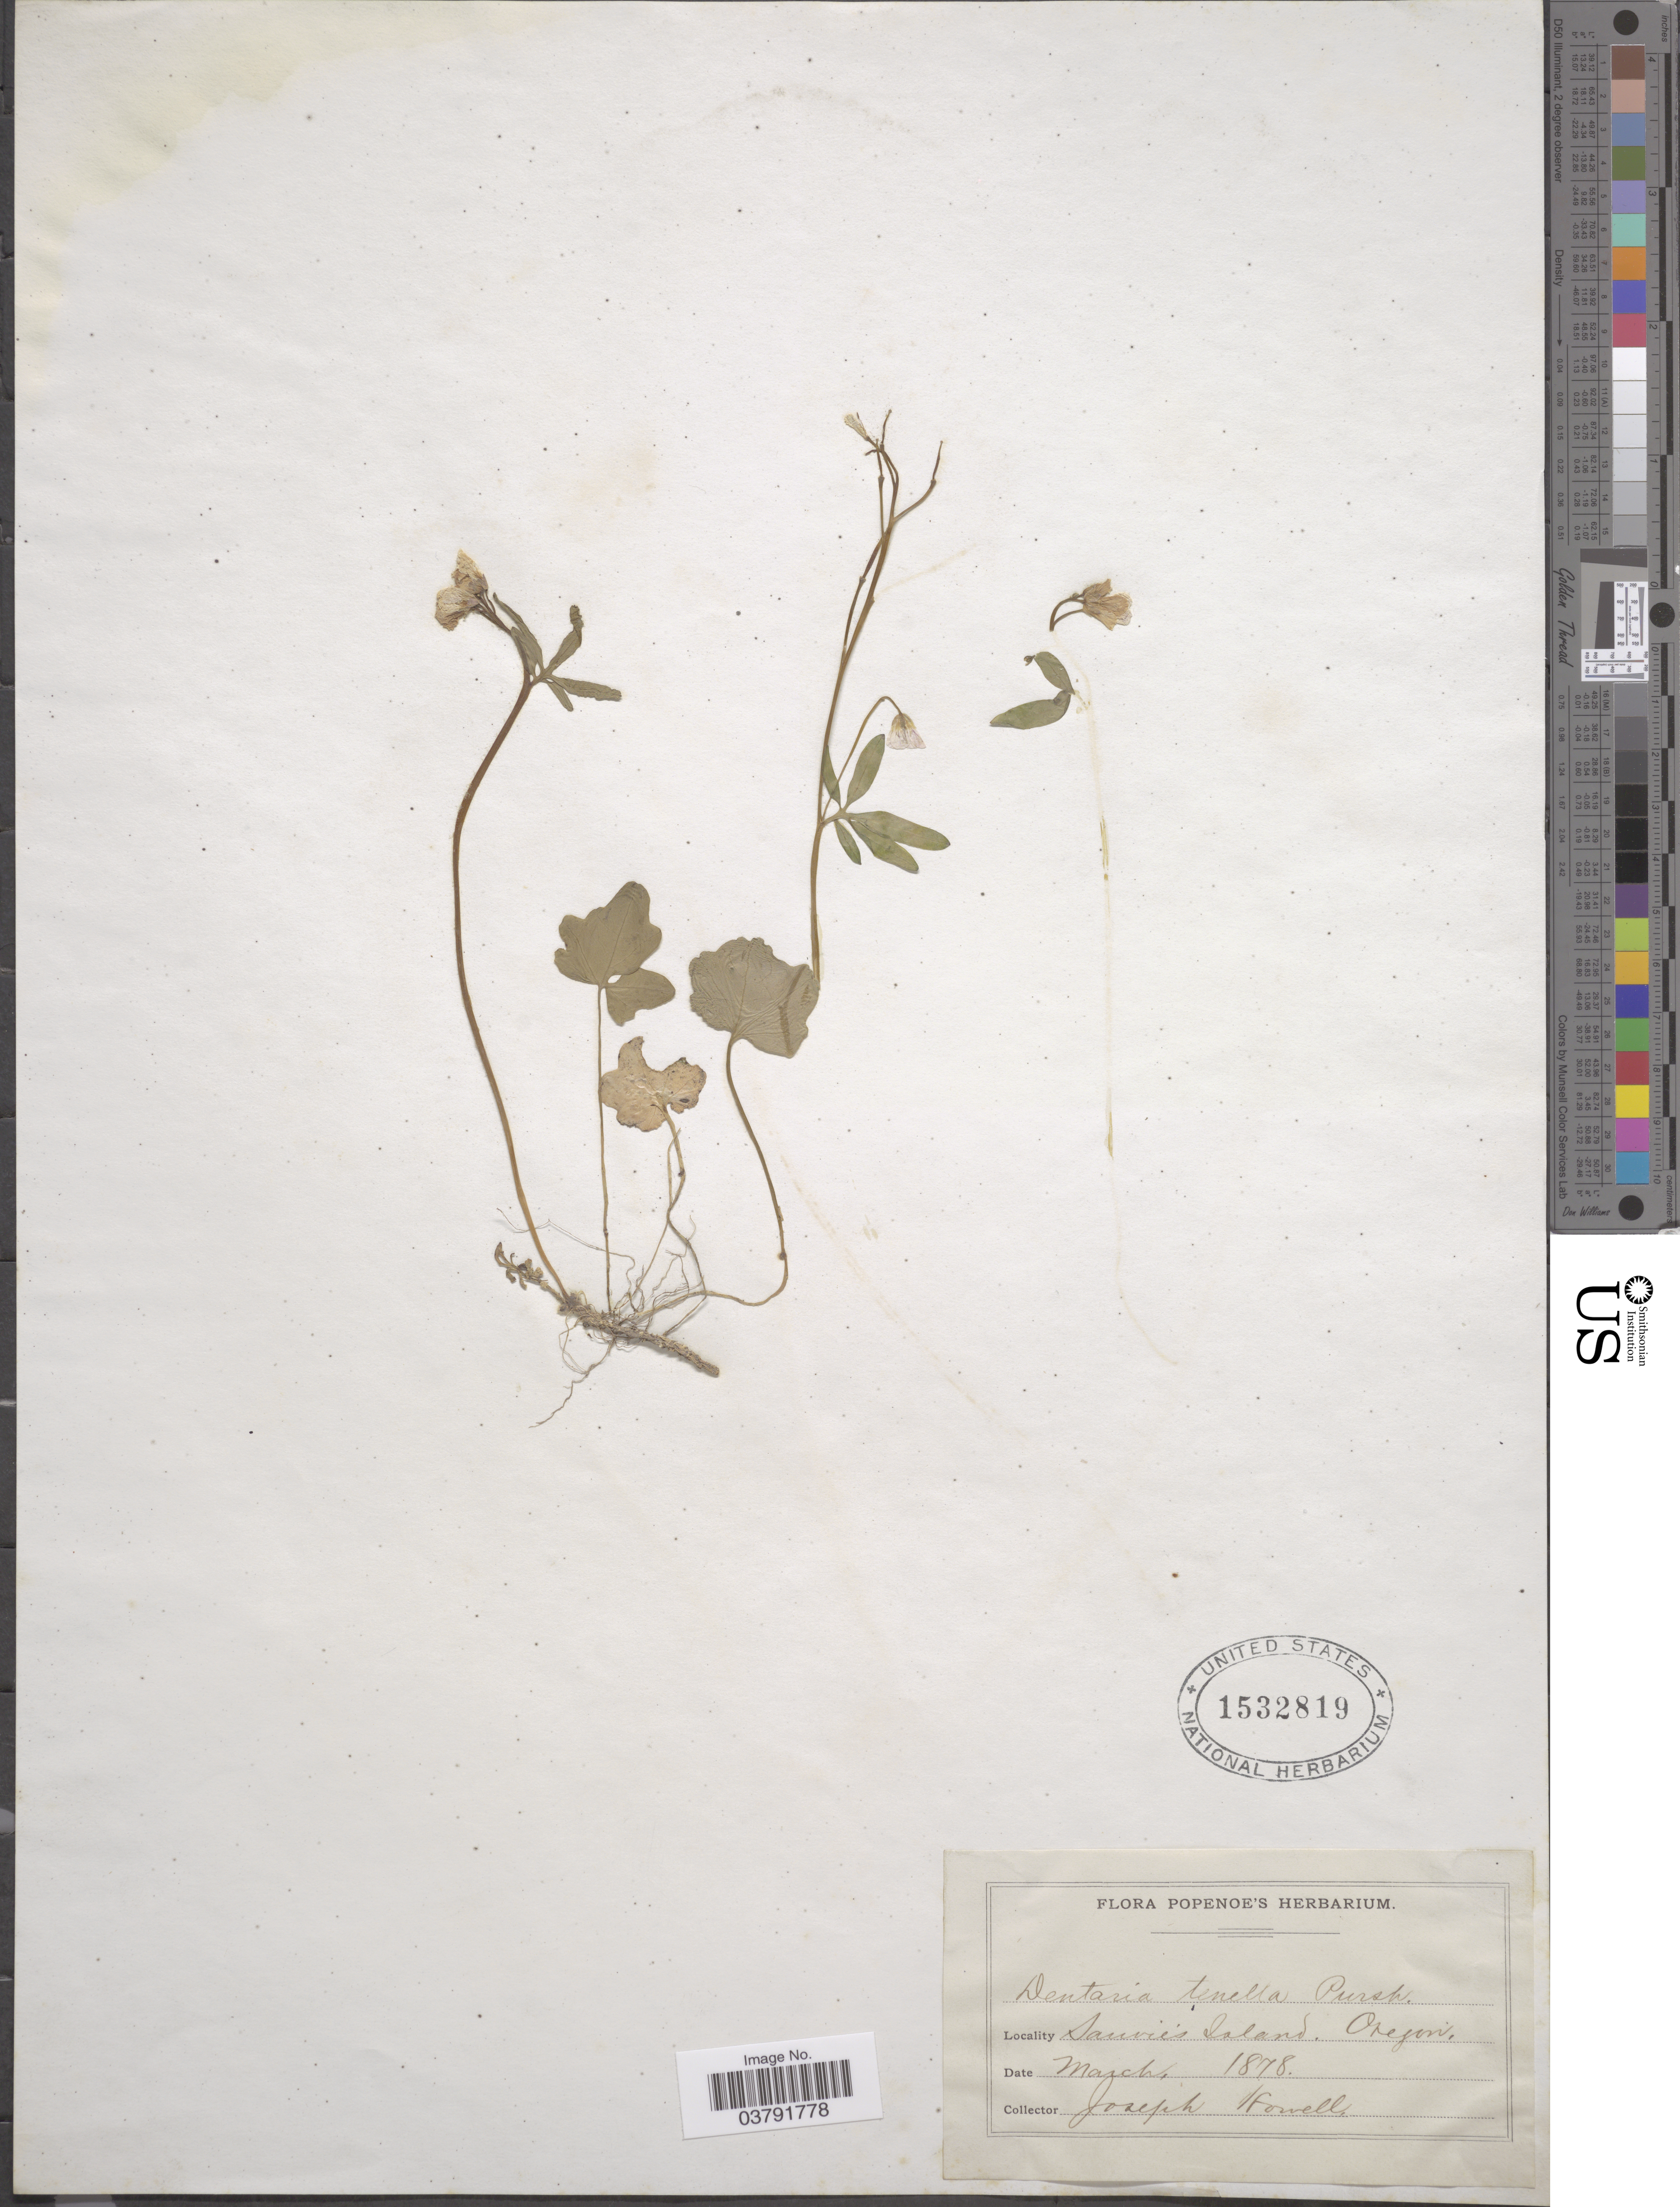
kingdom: Plantae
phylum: Tracheophyta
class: Magnoliopsida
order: Brassicales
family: Brassicaceae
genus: Dentaria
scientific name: Dentaria tenella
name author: Pursh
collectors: J. Howell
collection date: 1878-03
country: United States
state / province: Oregon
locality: Sauvie's Island.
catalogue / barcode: US 1532819